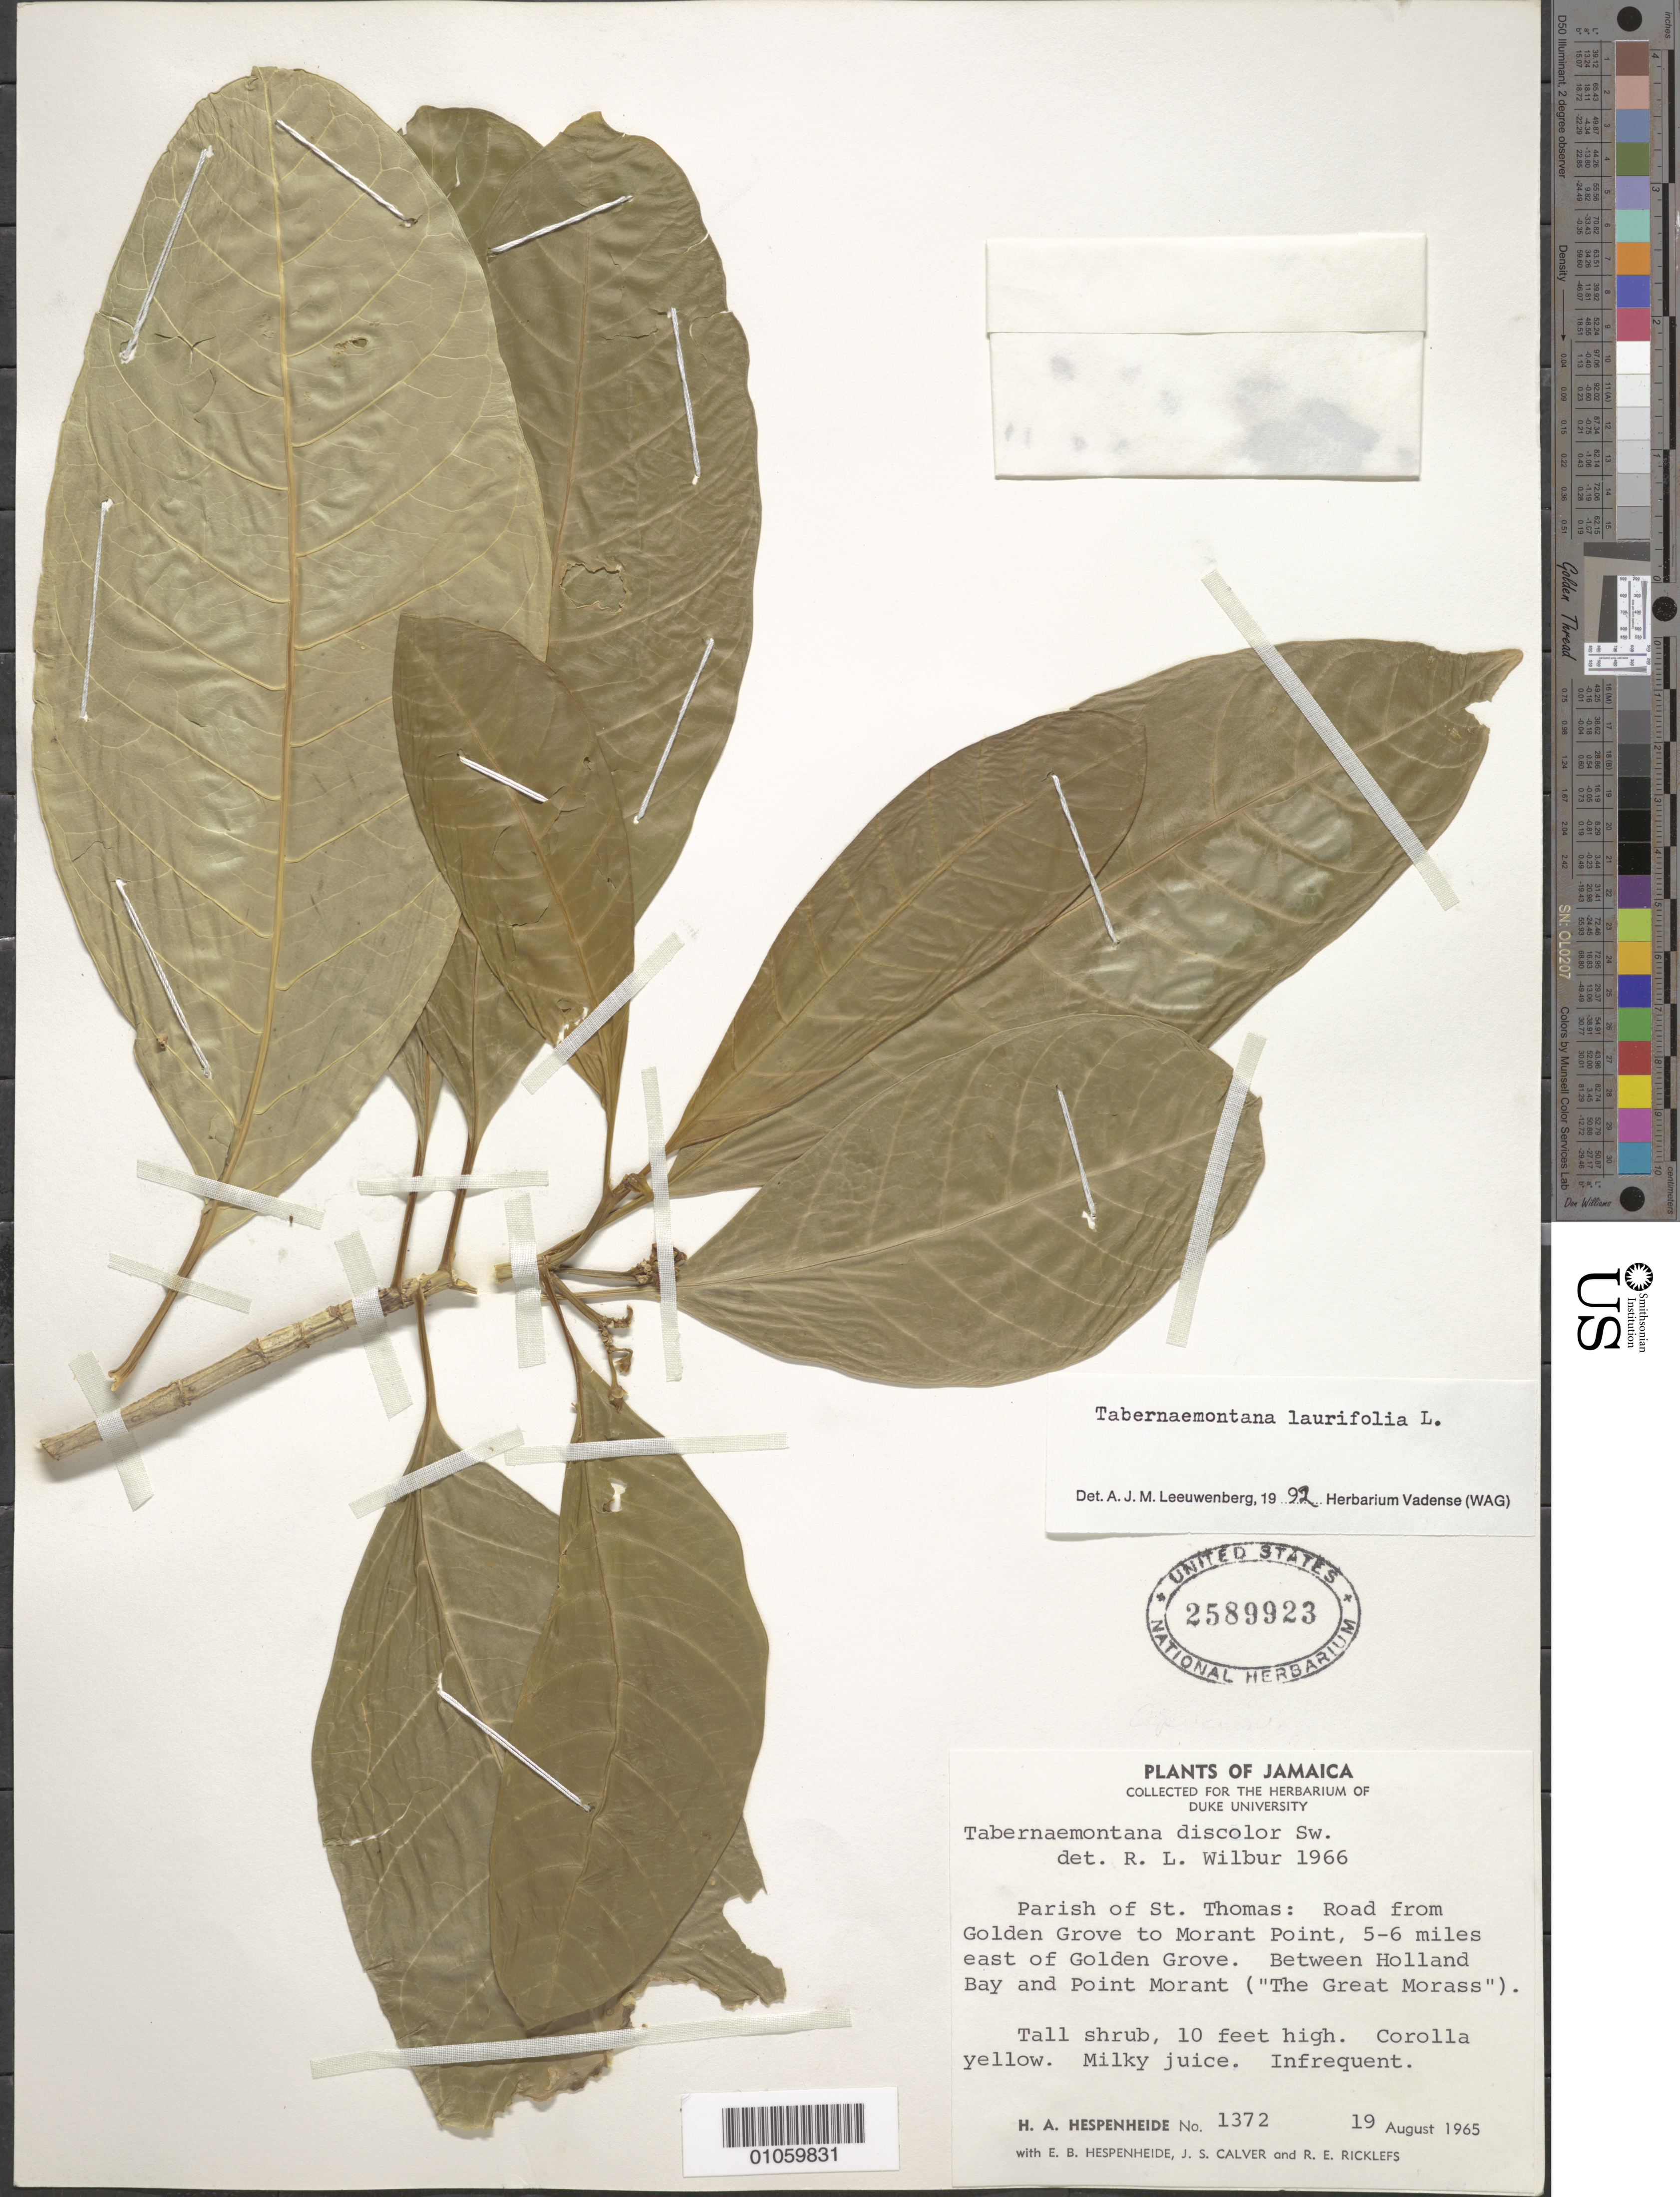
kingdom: Plantae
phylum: Tracheophyta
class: Magnoliopsida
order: Gentianales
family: Apocynaceae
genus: Tabernaemontana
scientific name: Tabernaemontana laurifolia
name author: L.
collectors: H. A. Hespenheide, E. Hespenheide, J. Calver & R. Ricklefs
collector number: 1372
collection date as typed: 19 Aug 1965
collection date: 1965-08-19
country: Jamaica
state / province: Saint Thomas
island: Jamaica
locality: Road from Golden Grove to Morant Point, 5-6 miles east of Golden Grove. Between Holland Bay and Point Morant ("The Great Morass")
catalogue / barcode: US 2589923